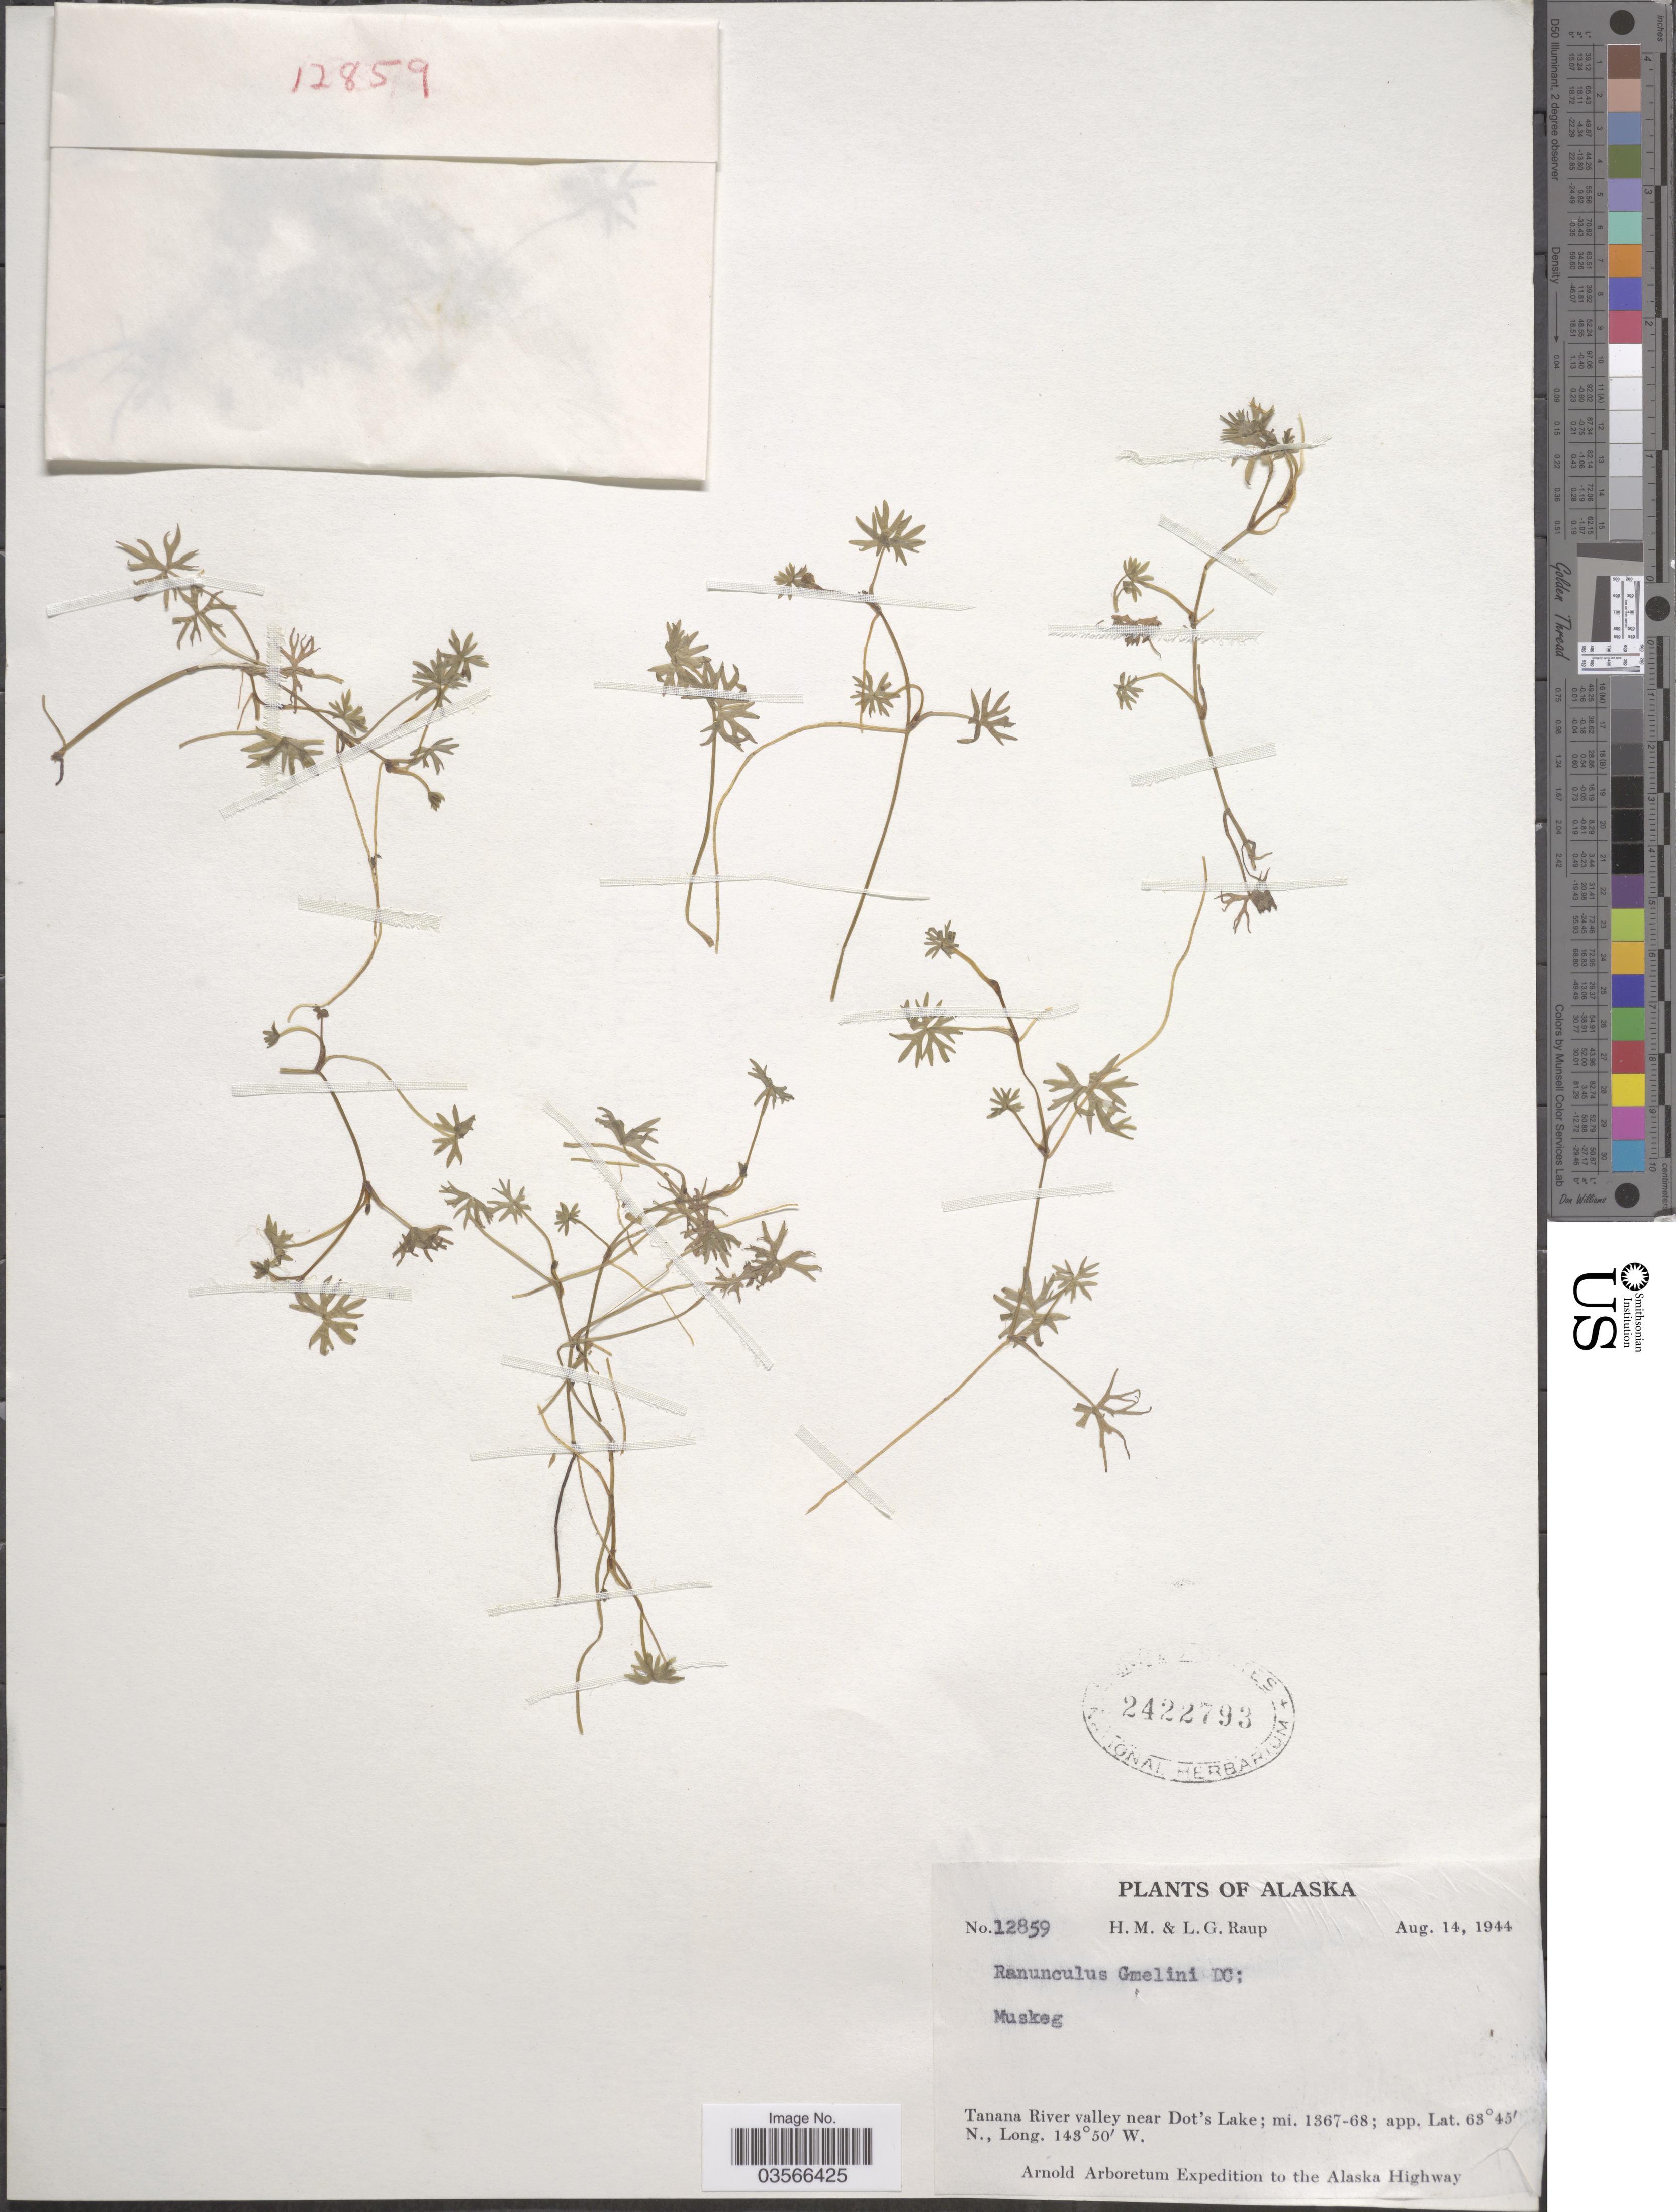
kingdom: Plantae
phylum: Tracheophyta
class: Magnoliopsida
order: Ranunculales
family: Ranunculaceae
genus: Ranunculus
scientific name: Ranunculus gmelinii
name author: DC.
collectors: H. Raup & L. Raup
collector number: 12859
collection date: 1944-08-14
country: United States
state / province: Alaska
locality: Muskeg. Tanana River valley near Dot's Lake; mi. 1367-68. Alaska Highway.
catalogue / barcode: US 2422793